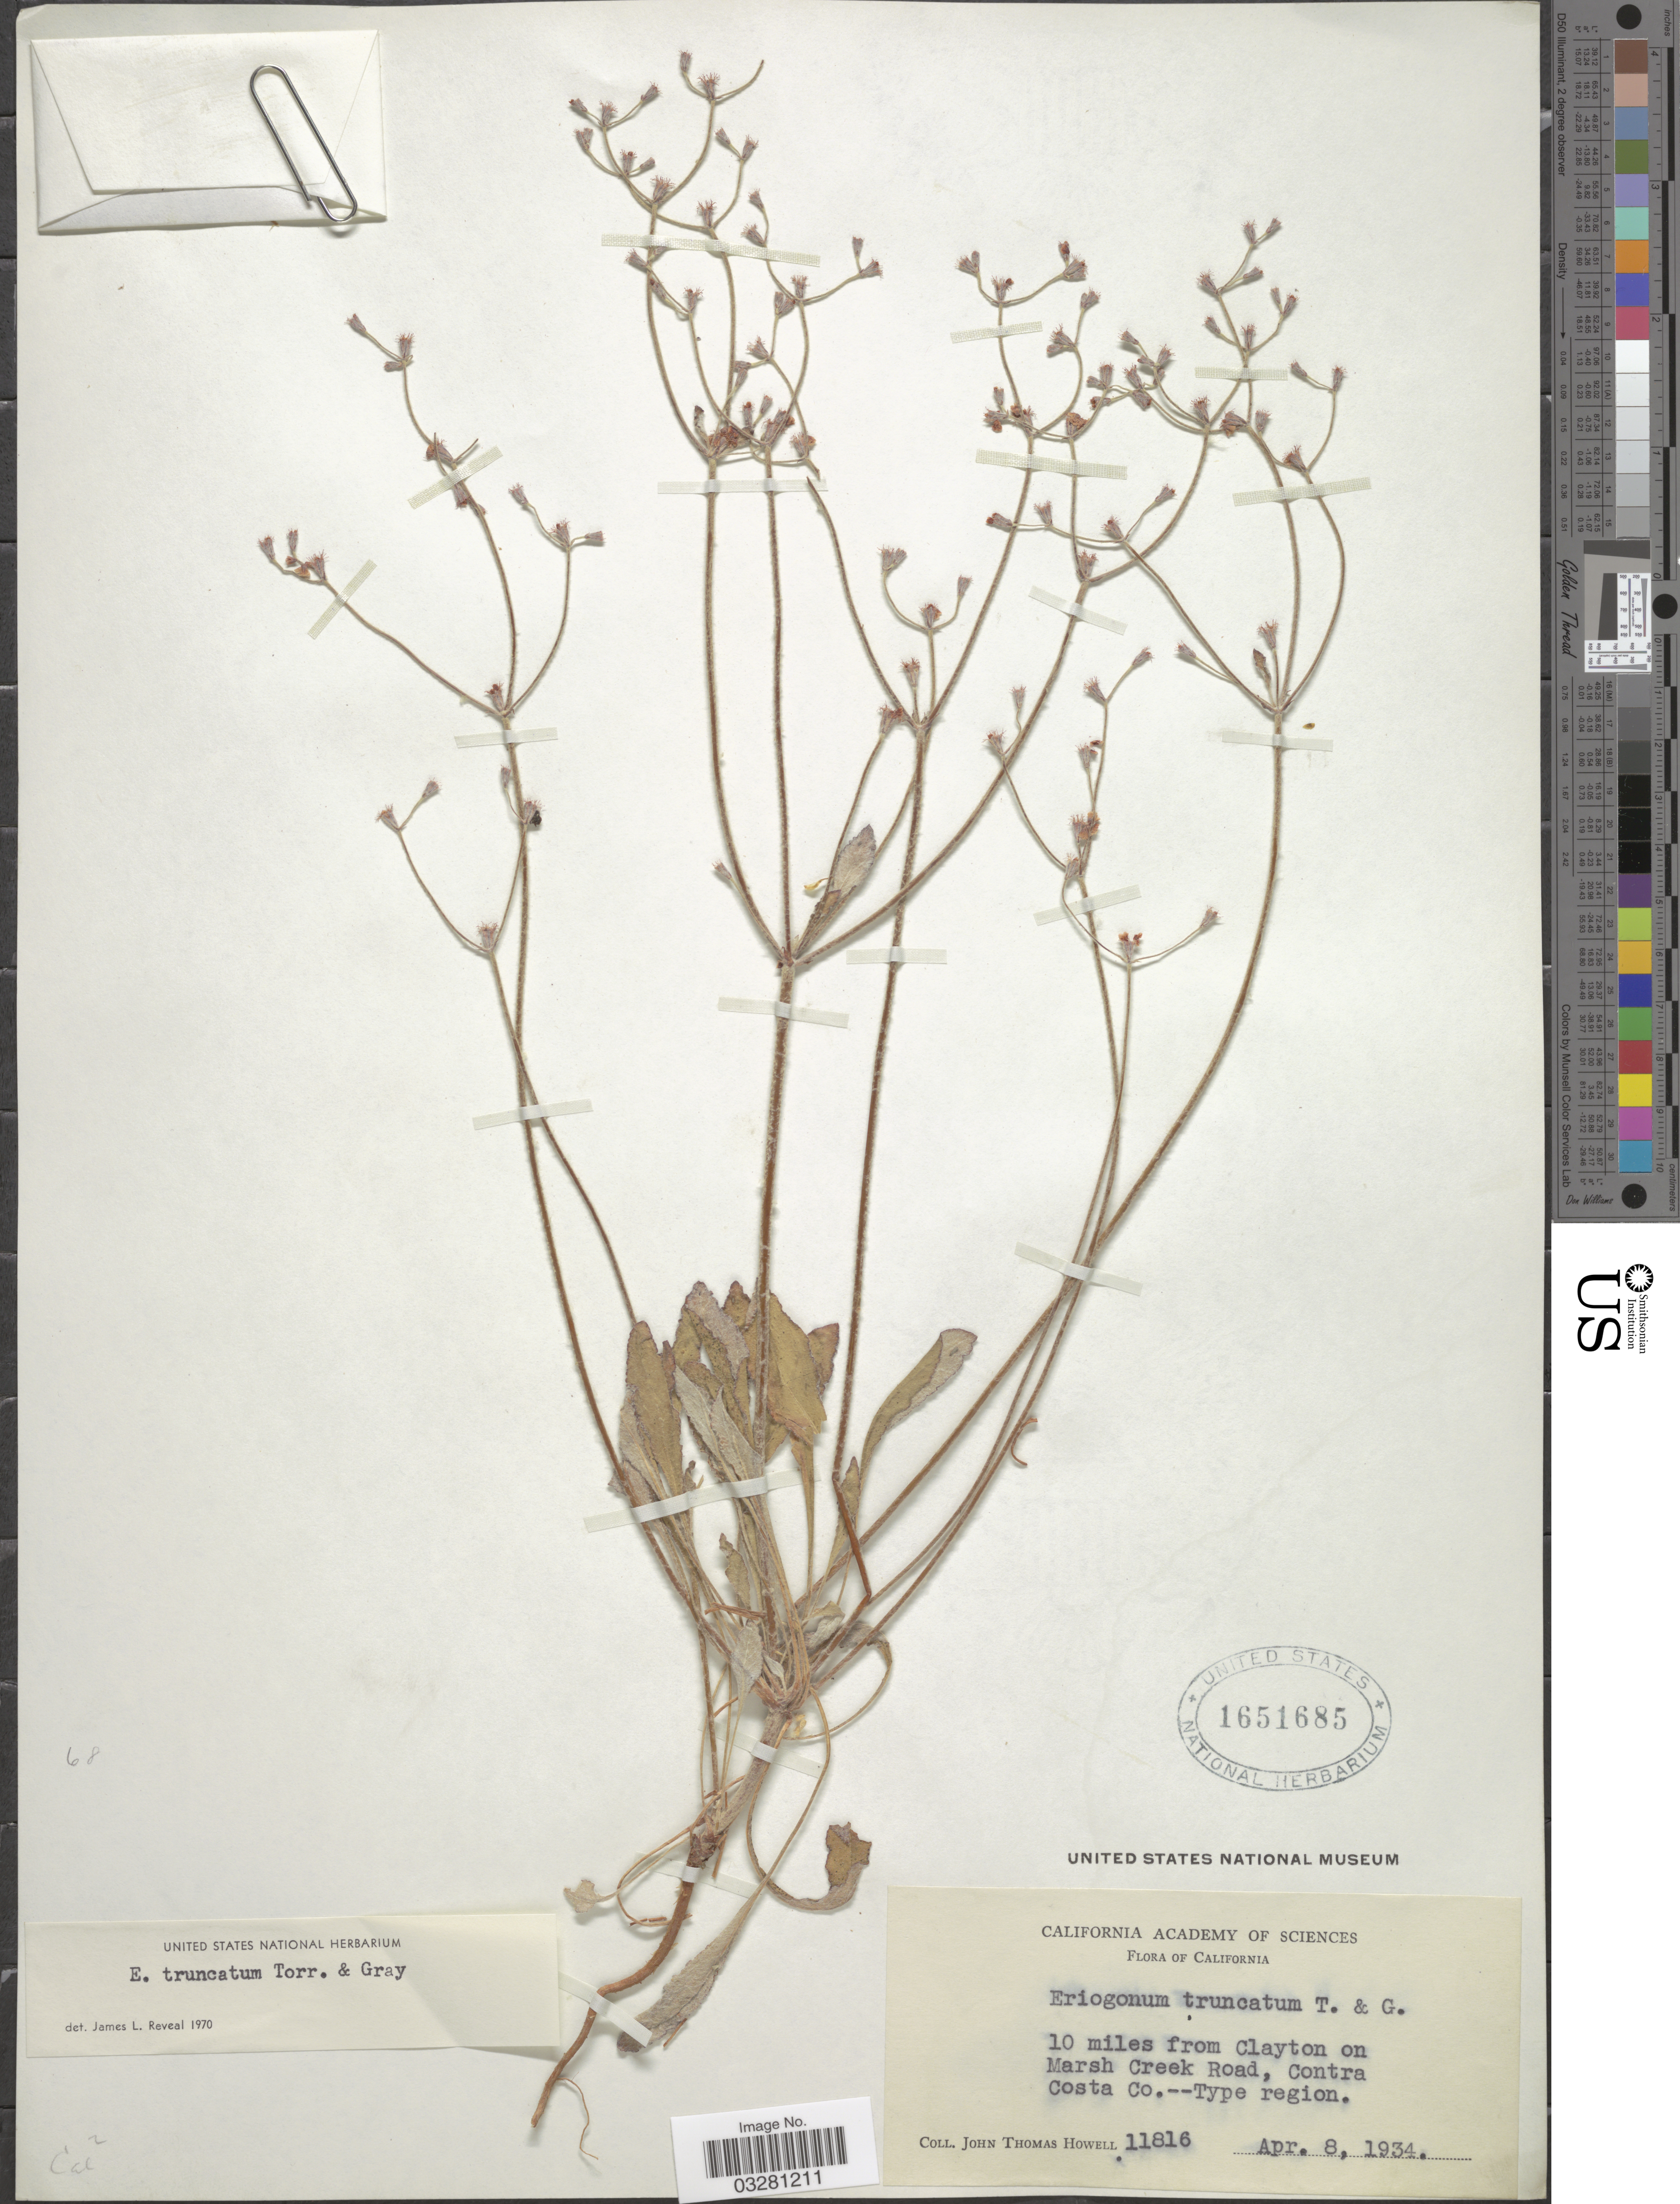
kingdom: Plantae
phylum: Tracheophyta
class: Magnoliopsida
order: Caryophyllales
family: Polygonaceae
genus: Eriogonum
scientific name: Eriogonum truncatum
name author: Torr. & A. Gray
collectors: J. T. Howell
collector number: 11816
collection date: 1934-04-08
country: United States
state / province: California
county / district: Contra Costa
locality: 10 miles from Clayton on Marsh Creek Road, Contra Costa Co.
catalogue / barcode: US 1651685